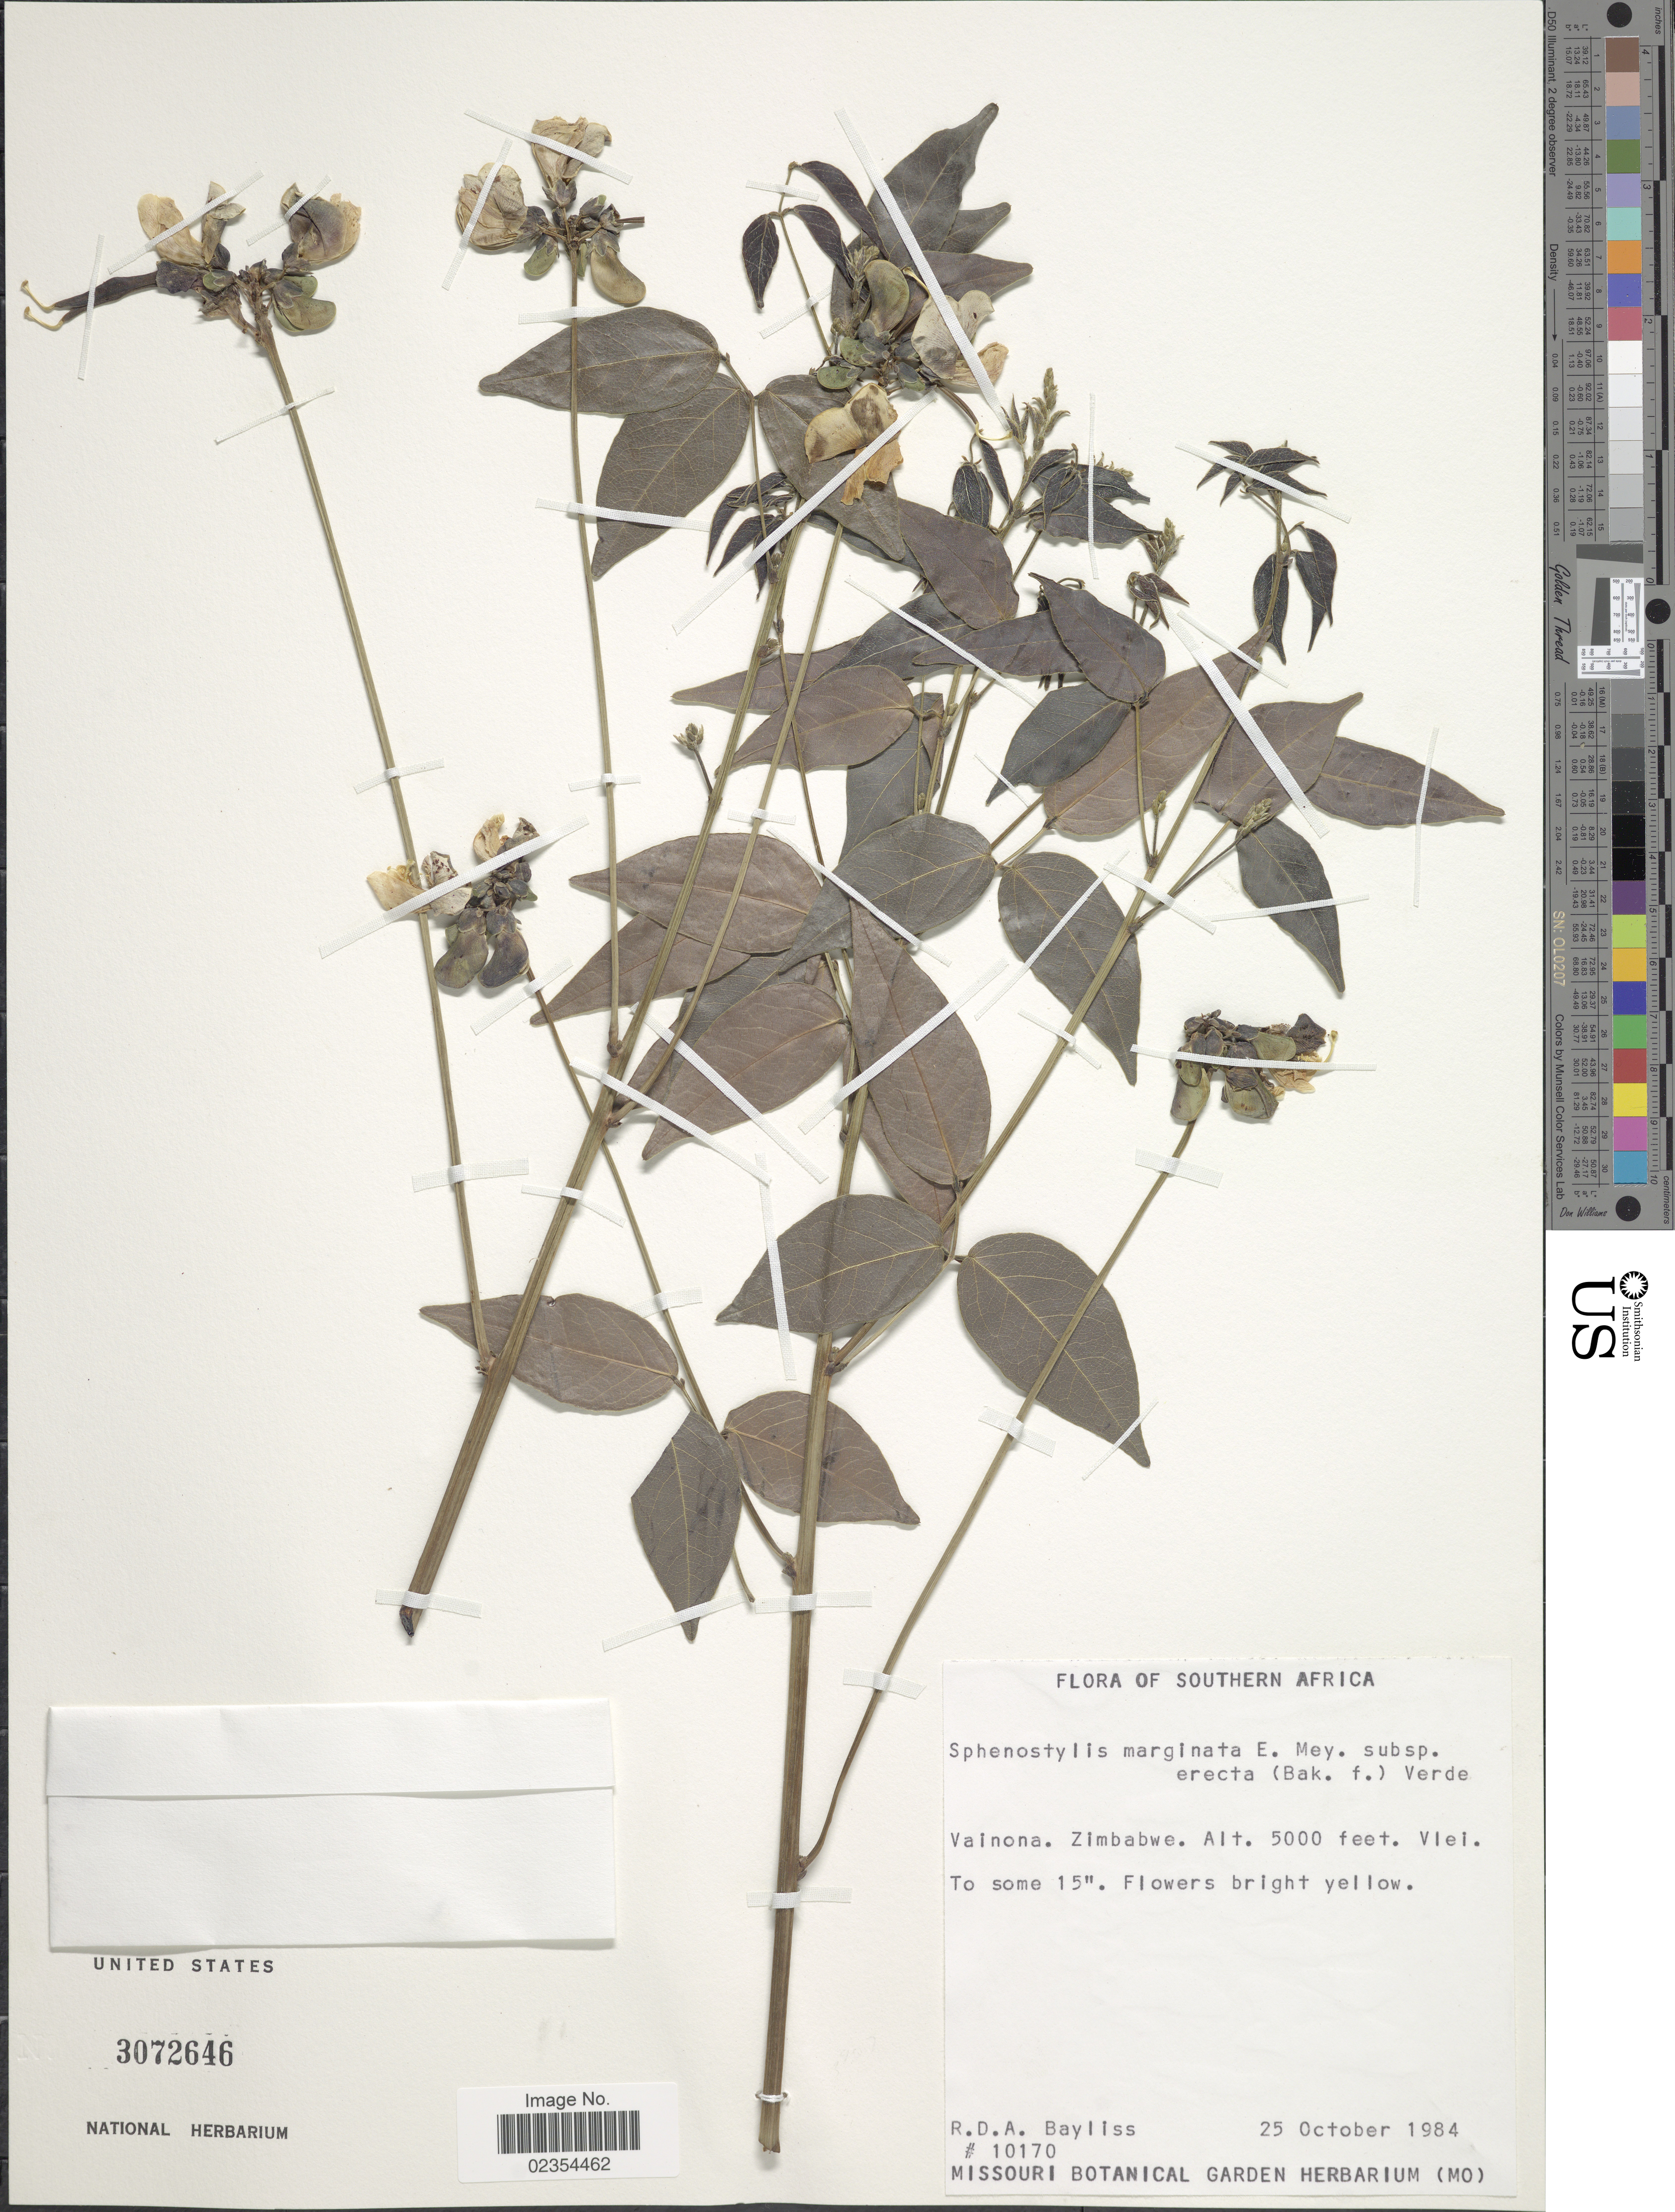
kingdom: Plantae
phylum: Tracheophyta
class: Magnoliopsida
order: Fabales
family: Fabaceae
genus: Sphenostylis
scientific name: Sphenostylis marginata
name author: E. Mey.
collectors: R. Bayliss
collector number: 10170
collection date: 1984-10-25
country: Zimbabwe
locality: Southern Africa, Vainona, Vlei.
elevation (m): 1524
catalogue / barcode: US 3072646